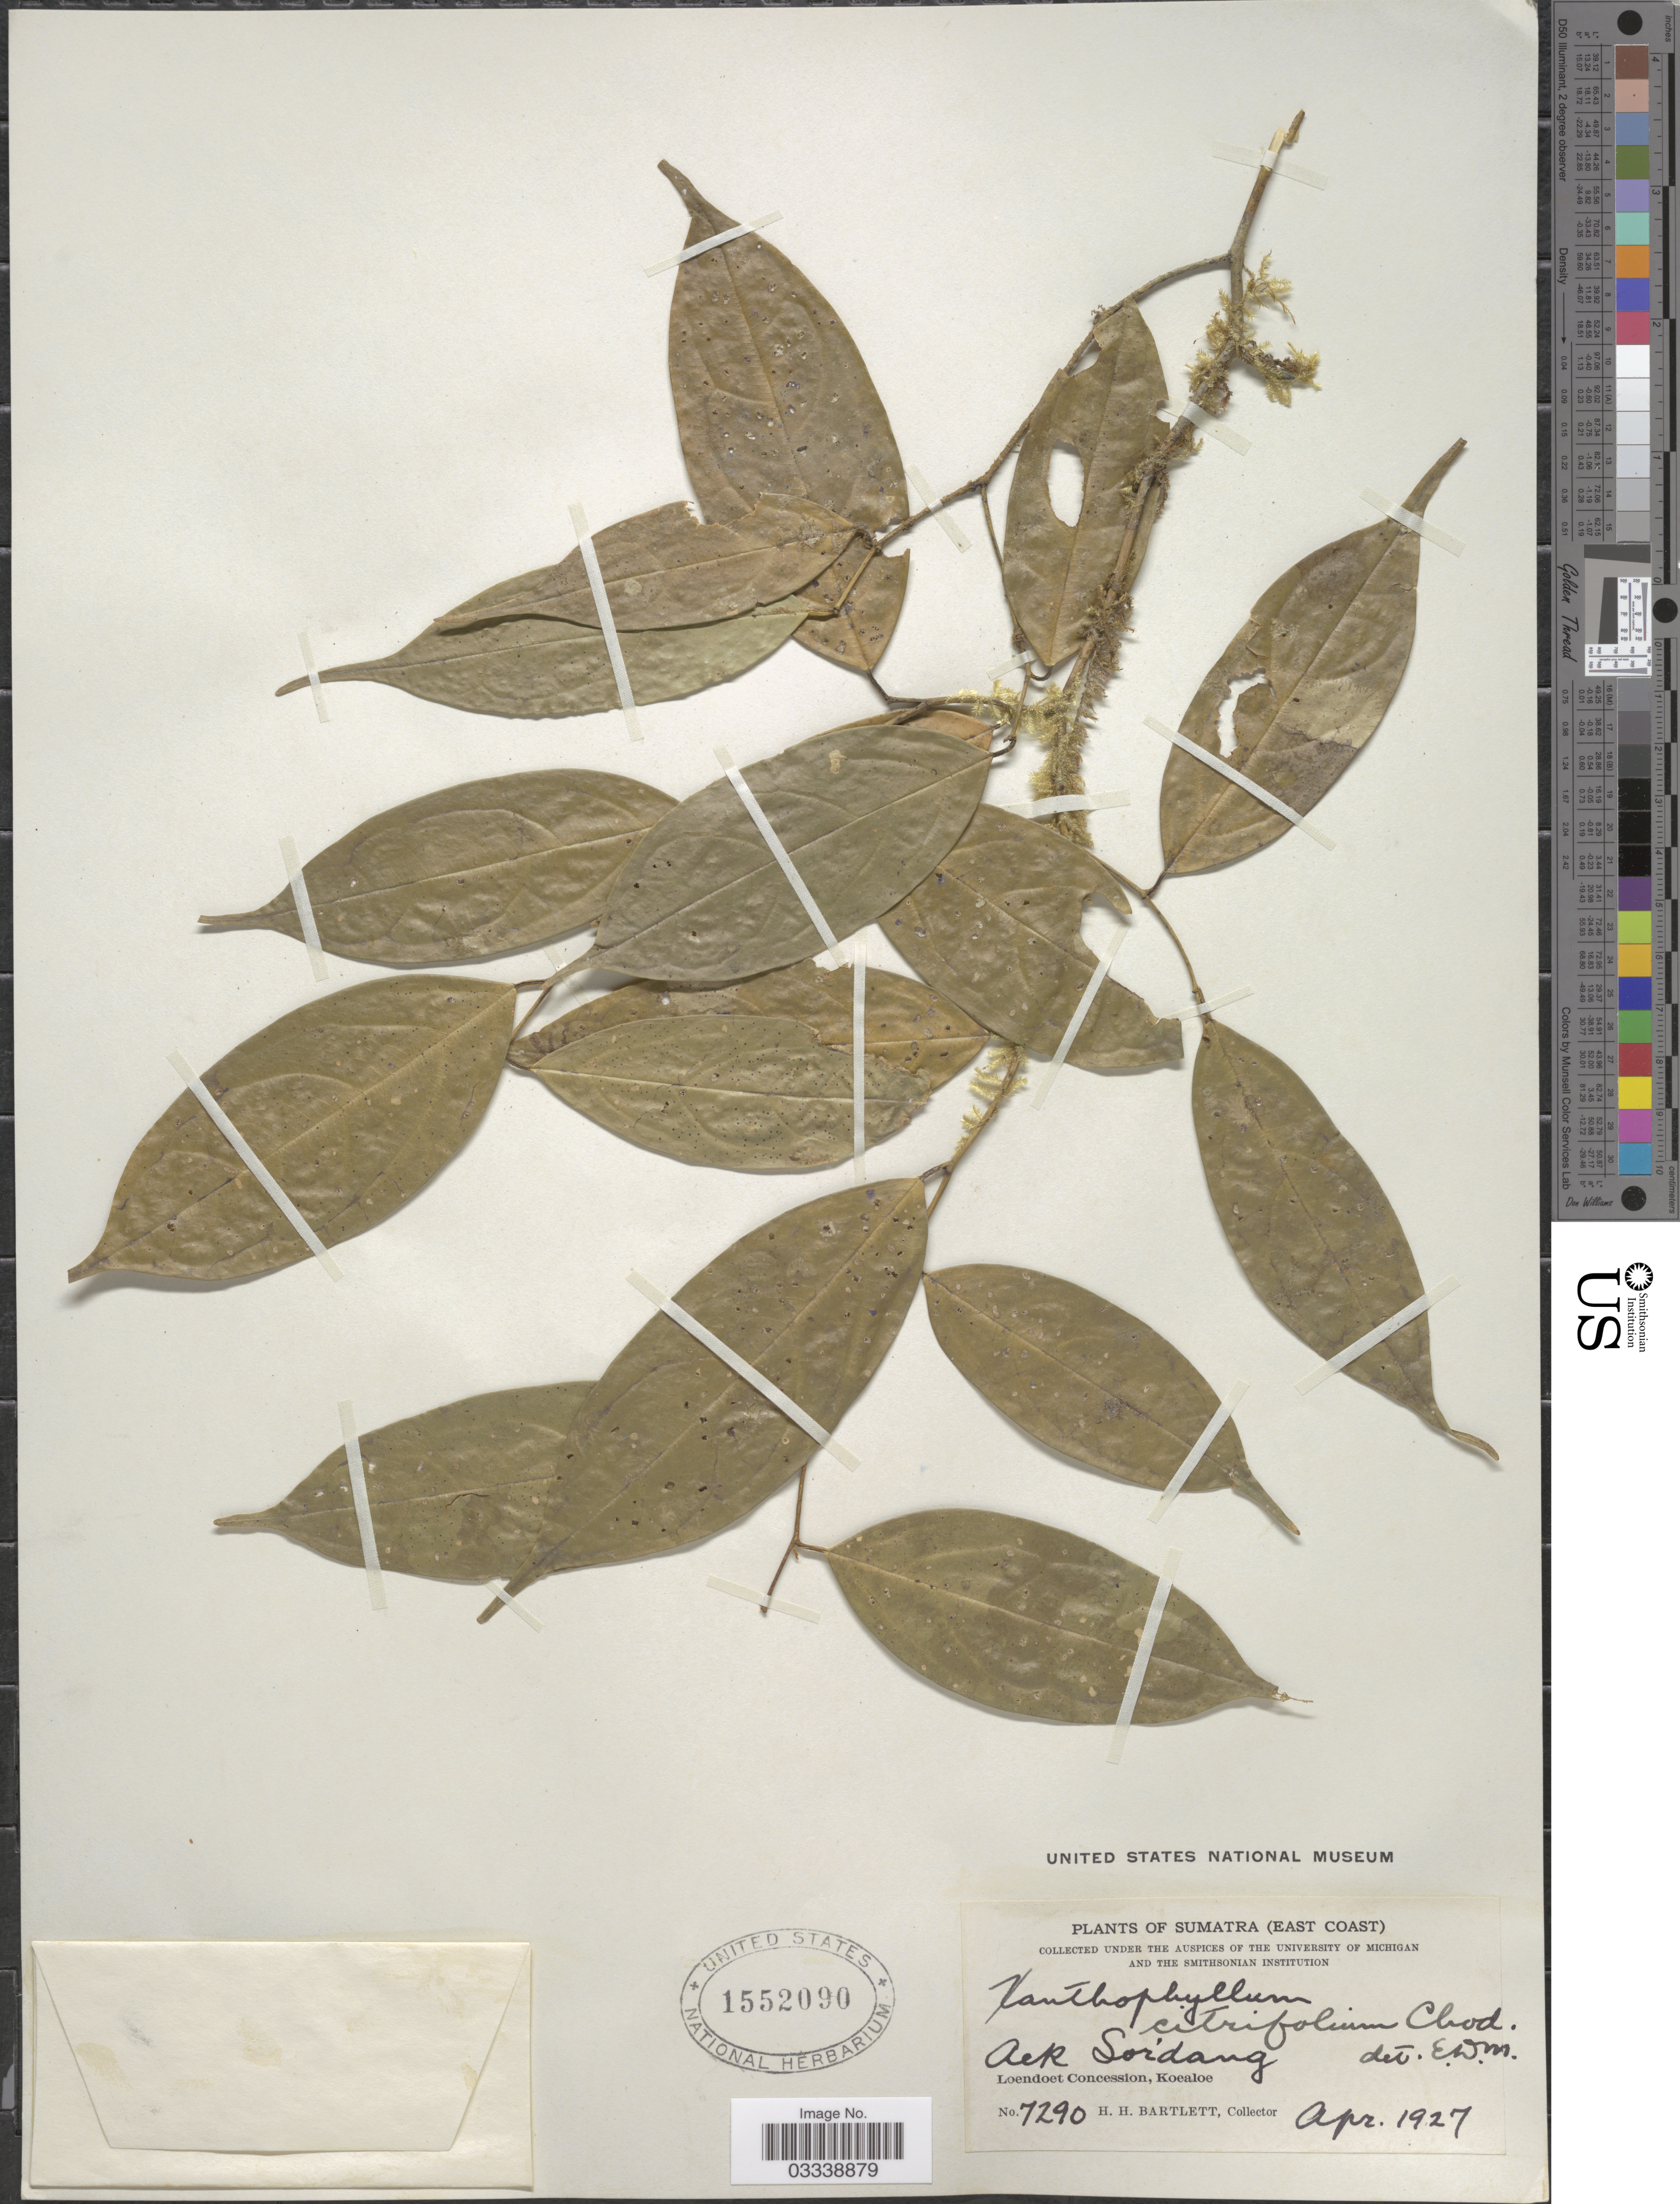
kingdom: Plantae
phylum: Tracheophyta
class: Magnoliopsida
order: Fabales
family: Polygalaceae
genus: Xanthophyllum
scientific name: Xanthophyllum ellipticum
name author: Korth. ex Miq.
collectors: H. H. Bartlett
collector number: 7290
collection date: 1927-04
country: Indonesia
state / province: Sumatra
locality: (East Coast). Loendoet Concession, Koealoe.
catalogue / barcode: US 1552090